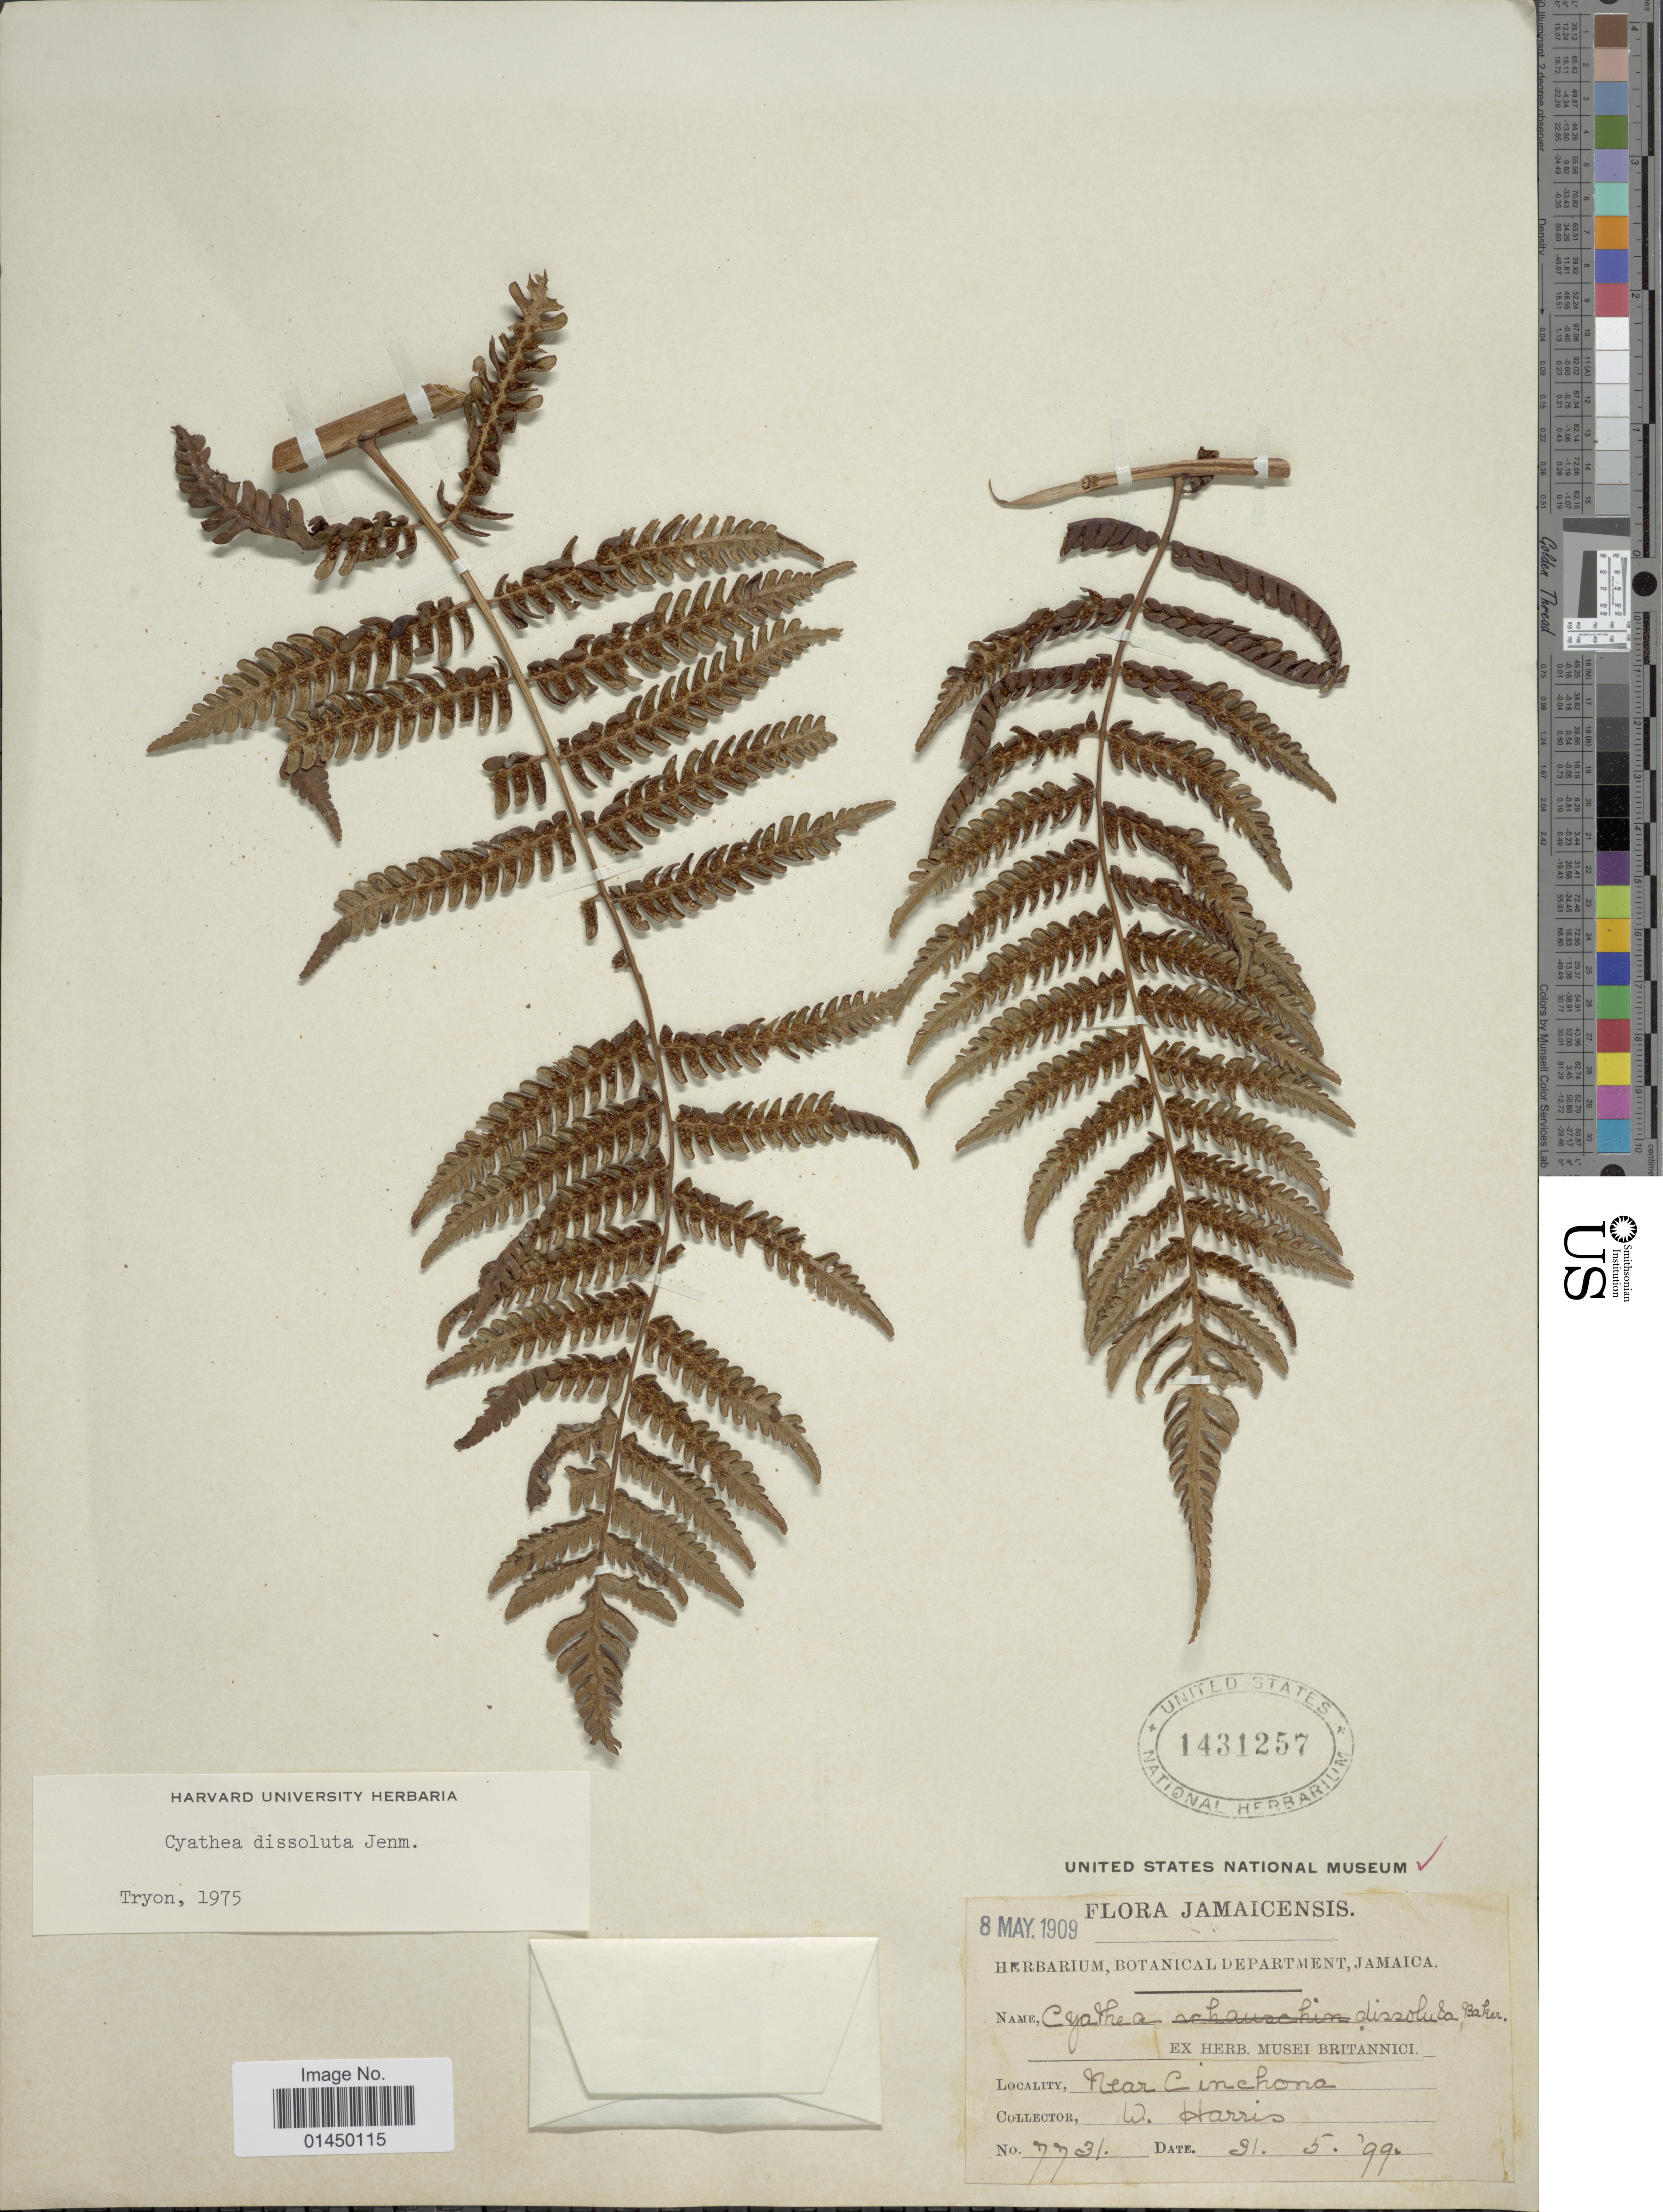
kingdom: Plantae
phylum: Tracheophyta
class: Polypodiopsida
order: Cyatheales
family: Cyatheaceae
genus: Cyathea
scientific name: Cyathea dissoluta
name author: Baker in Jenman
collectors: W. Harris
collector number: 7731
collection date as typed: Transcribed d/m/y: 31/5/99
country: Jamaica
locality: Jamaicensis, Near Cinchona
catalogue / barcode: US 1431257